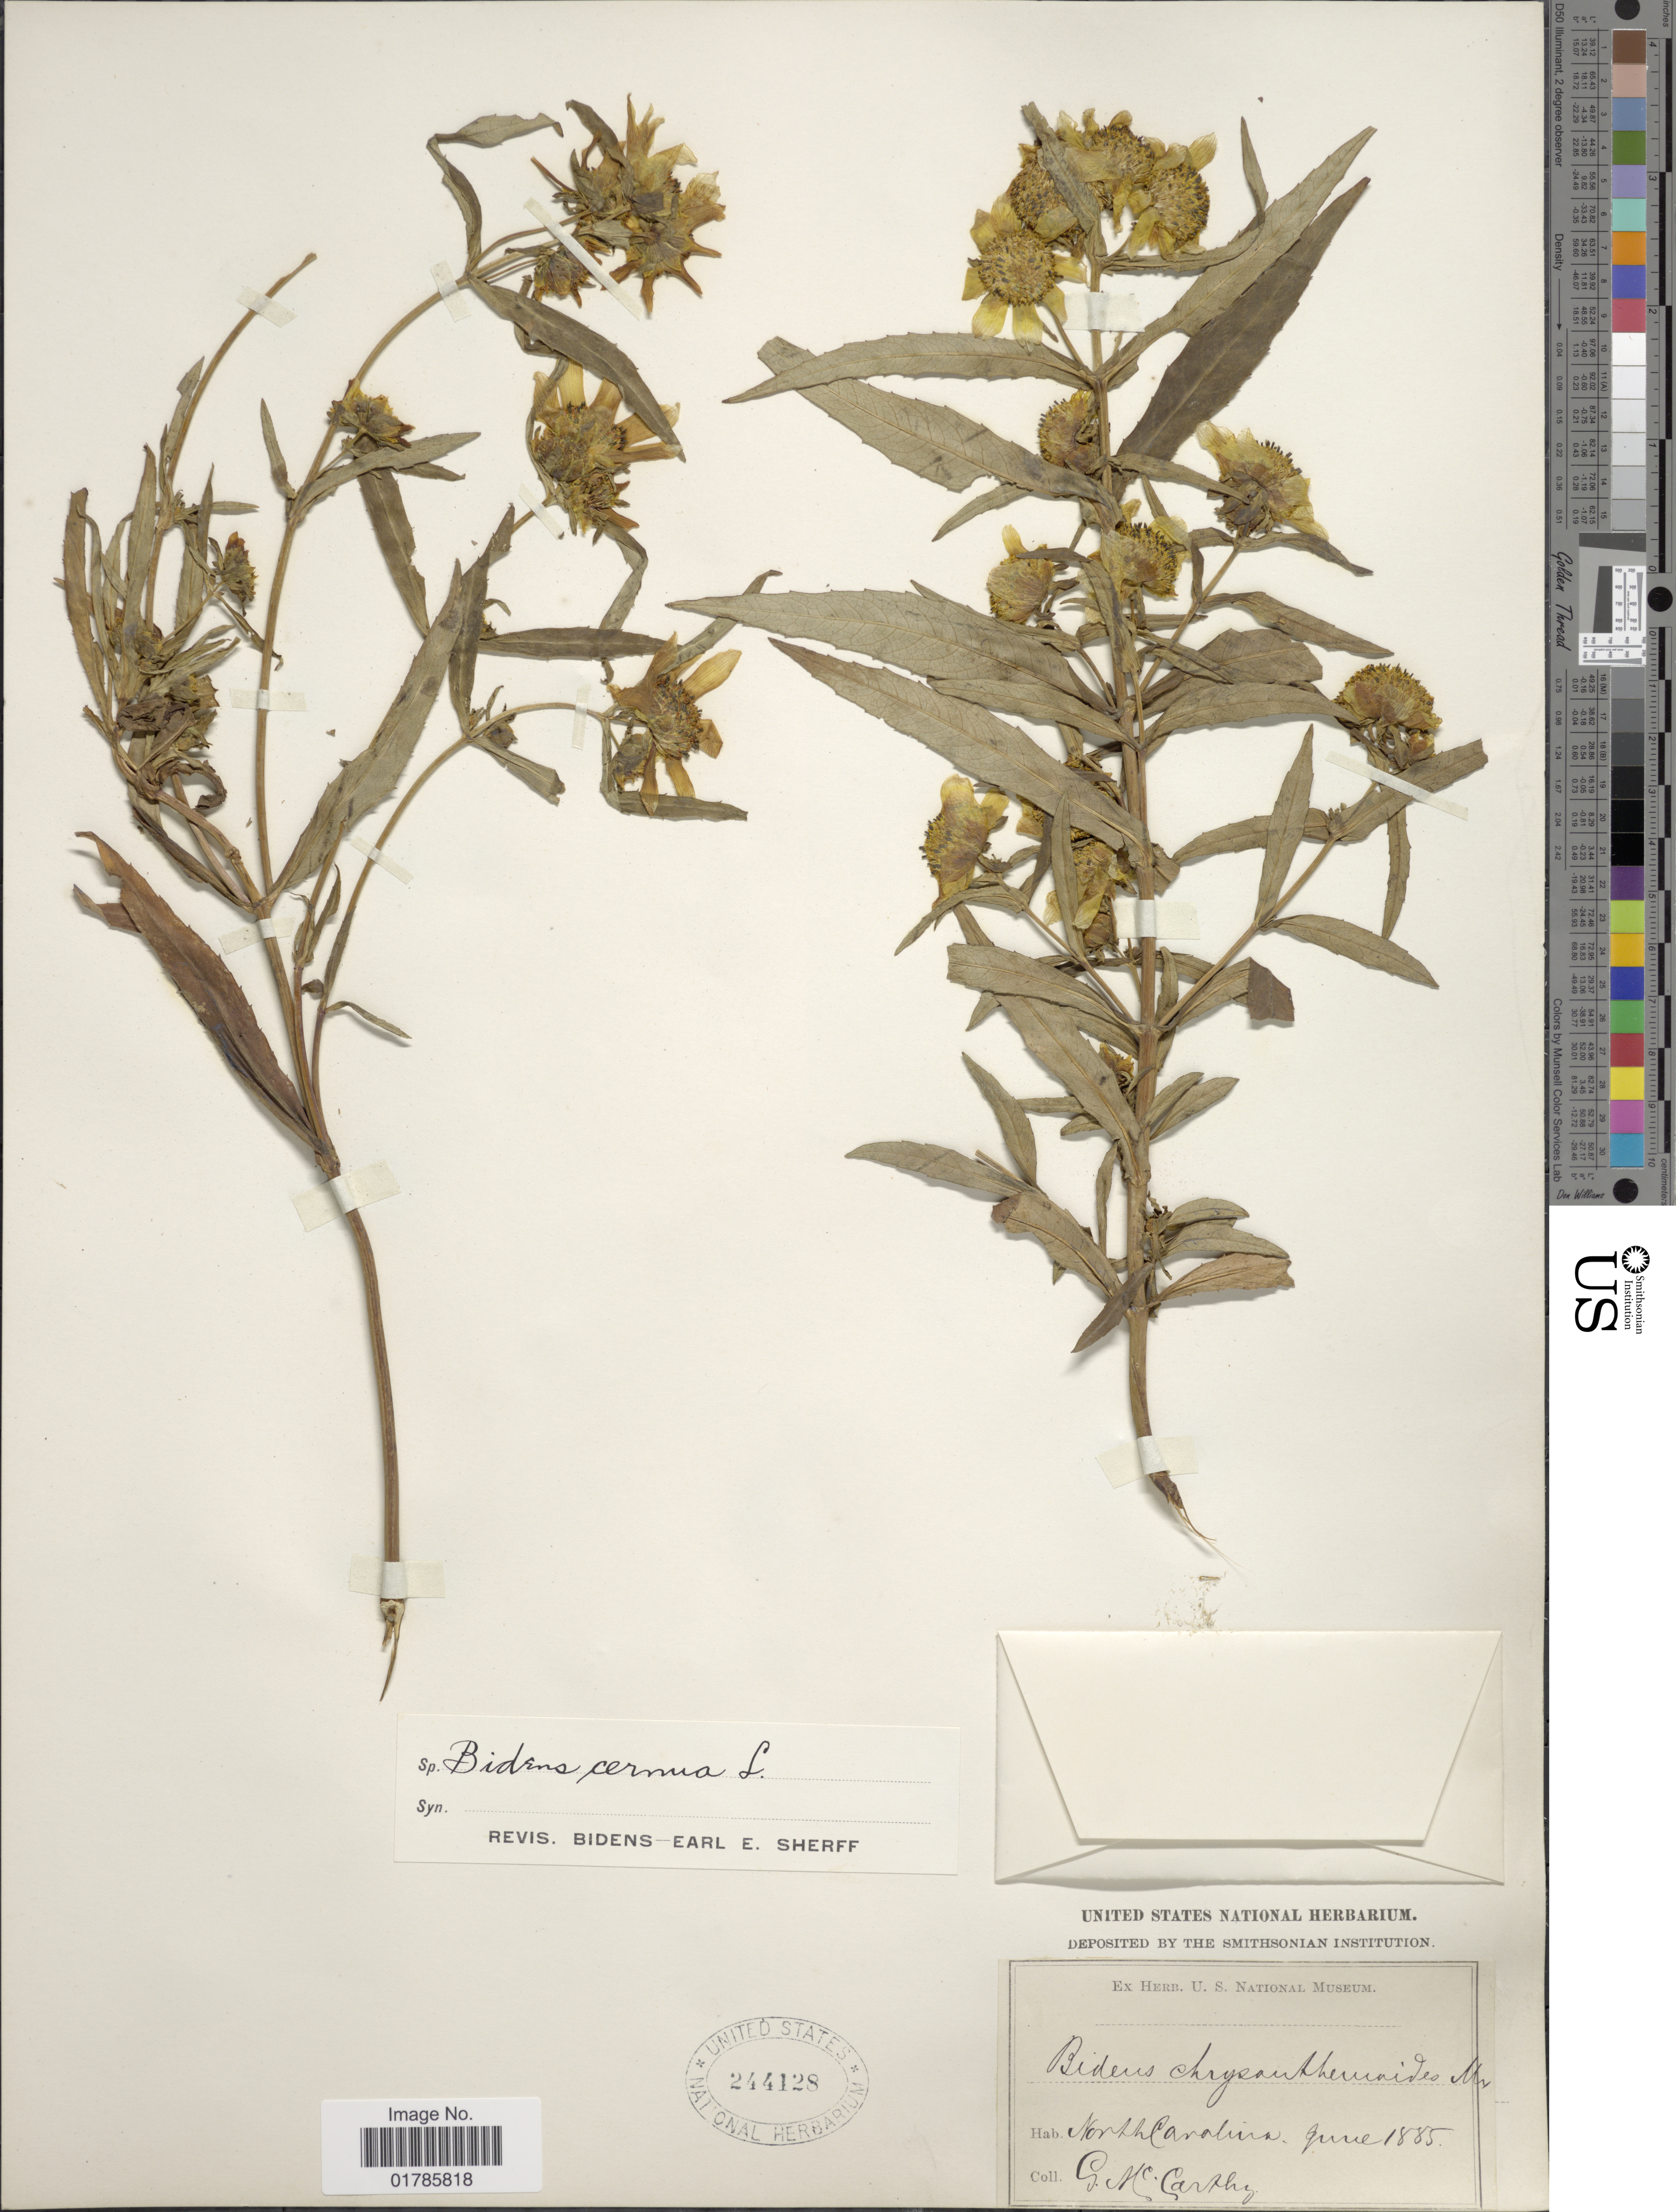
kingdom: Plantae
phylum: Tracheophyta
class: Magnoliopsida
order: Asterales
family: Asteraceae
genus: Bidens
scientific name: Bidens cernua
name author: L.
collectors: G. M. McCarthy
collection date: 1885-06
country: United States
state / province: North Carolina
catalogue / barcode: US 244128